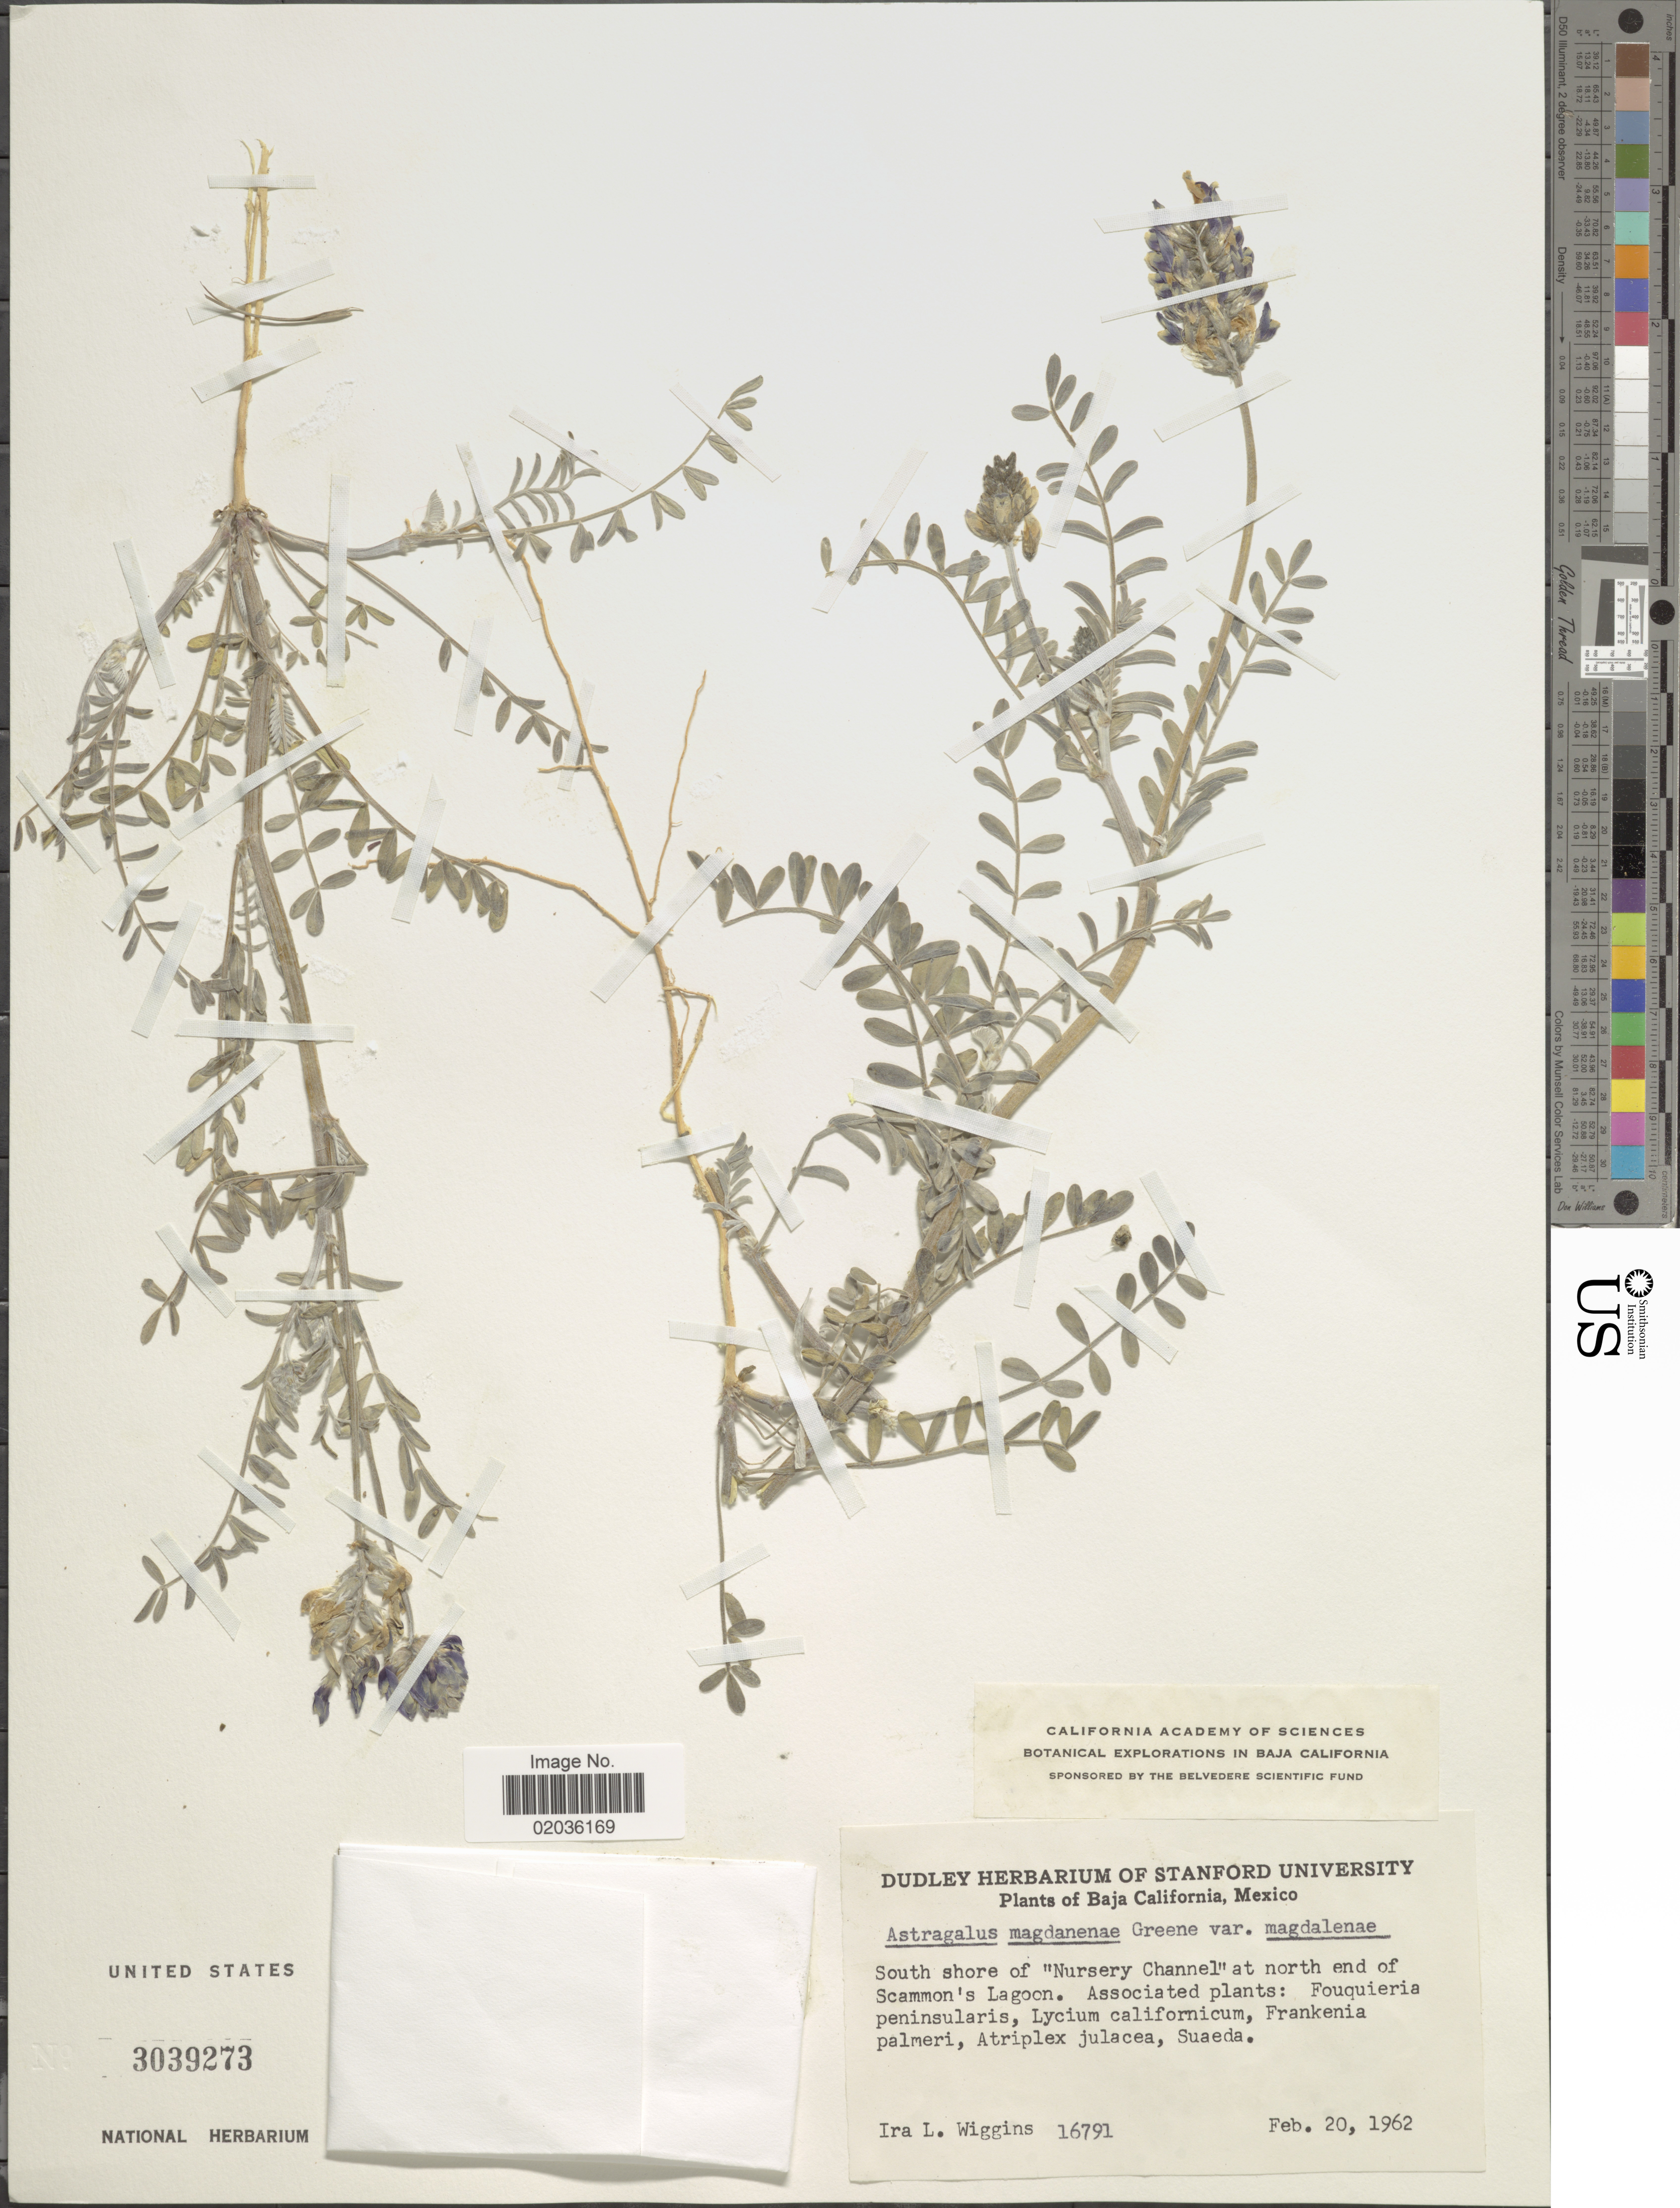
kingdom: Plantae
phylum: Tracheophyta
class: Magnoliopsida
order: Fabales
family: Fabaceae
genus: Astragalus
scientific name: Astragalus magdalenae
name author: Greene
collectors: I. L. Wiggins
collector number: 16791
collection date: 1962-02-20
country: Mexico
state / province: Baja California Sur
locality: South shore of 'Nursery Channel' at north end of Scammon's Laggon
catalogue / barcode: US 3039273